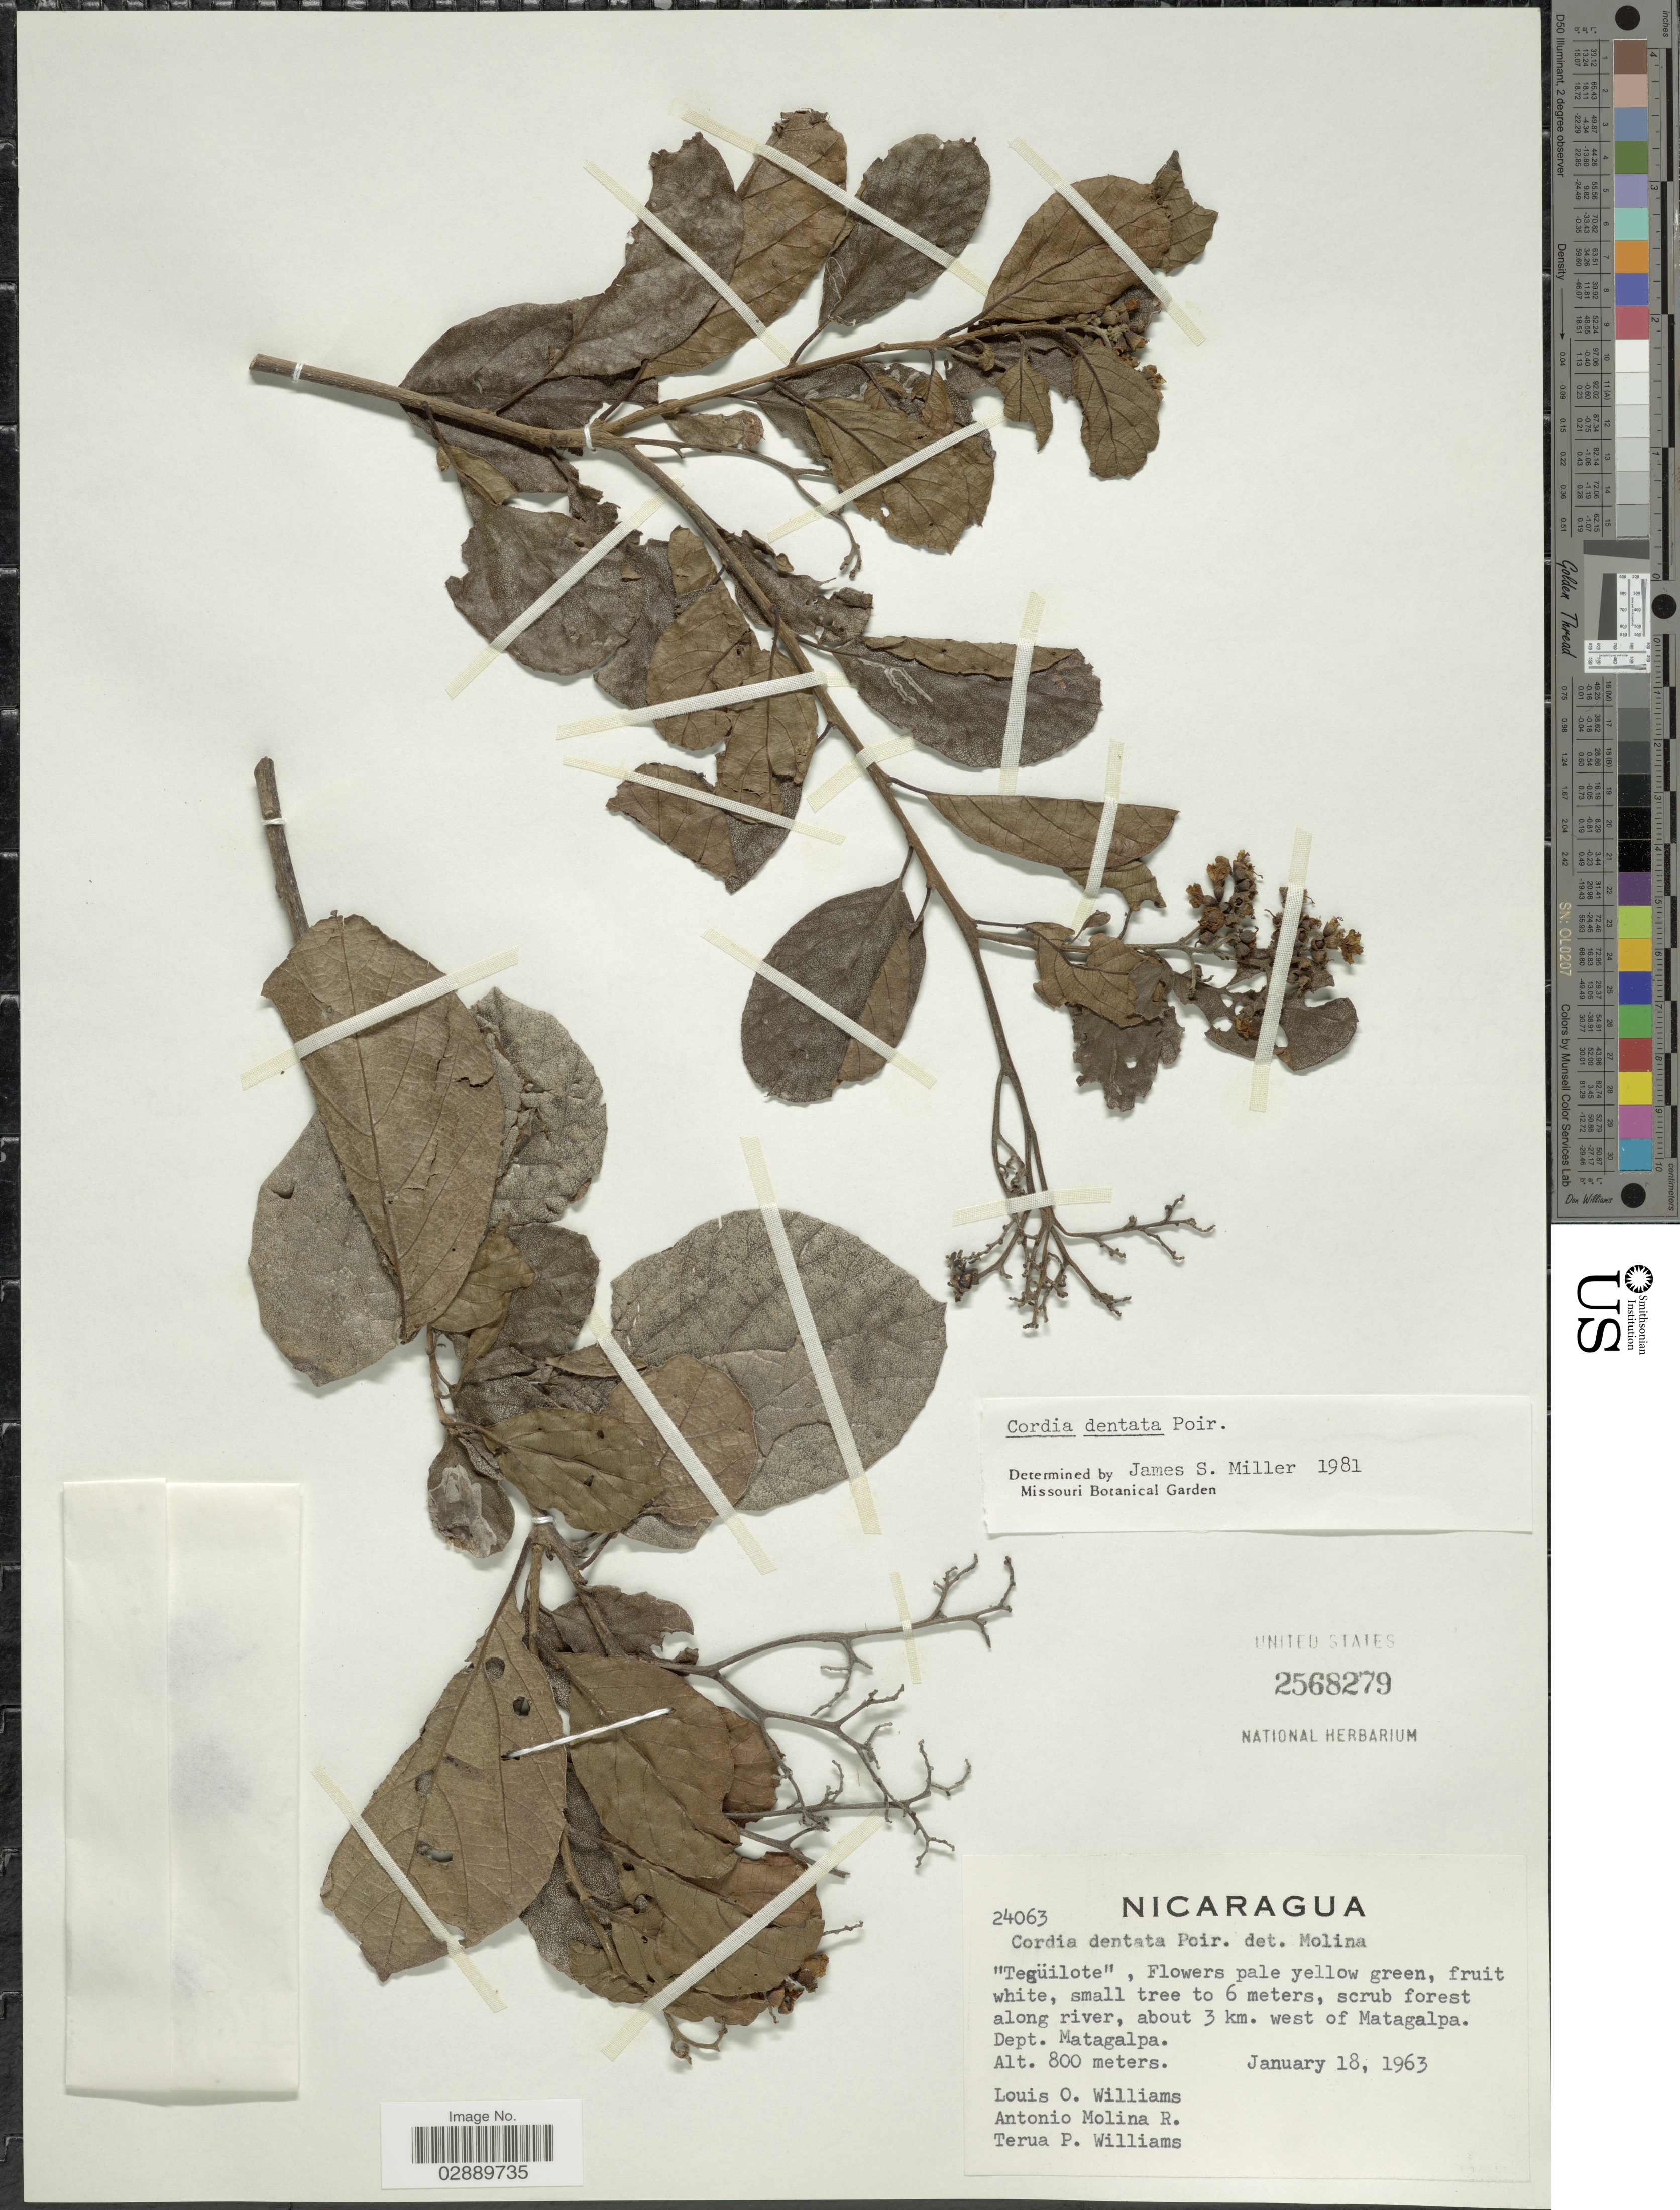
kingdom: Plantae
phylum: Tracheophyta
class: Magnoliopsida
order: Boraginales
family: Cordiaceae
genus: Cordia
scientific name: Cordia dentata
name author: Poir.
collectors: L. O. Williams, A. Molina R. & T. Williams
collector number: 24063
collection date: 1963-01-18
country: Nicaragua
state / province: Matagalpa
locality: Scrub forest along river, about 3 km. west of Matagalpa, Dept. Galpa.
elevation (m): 800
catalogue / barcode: US 2568279